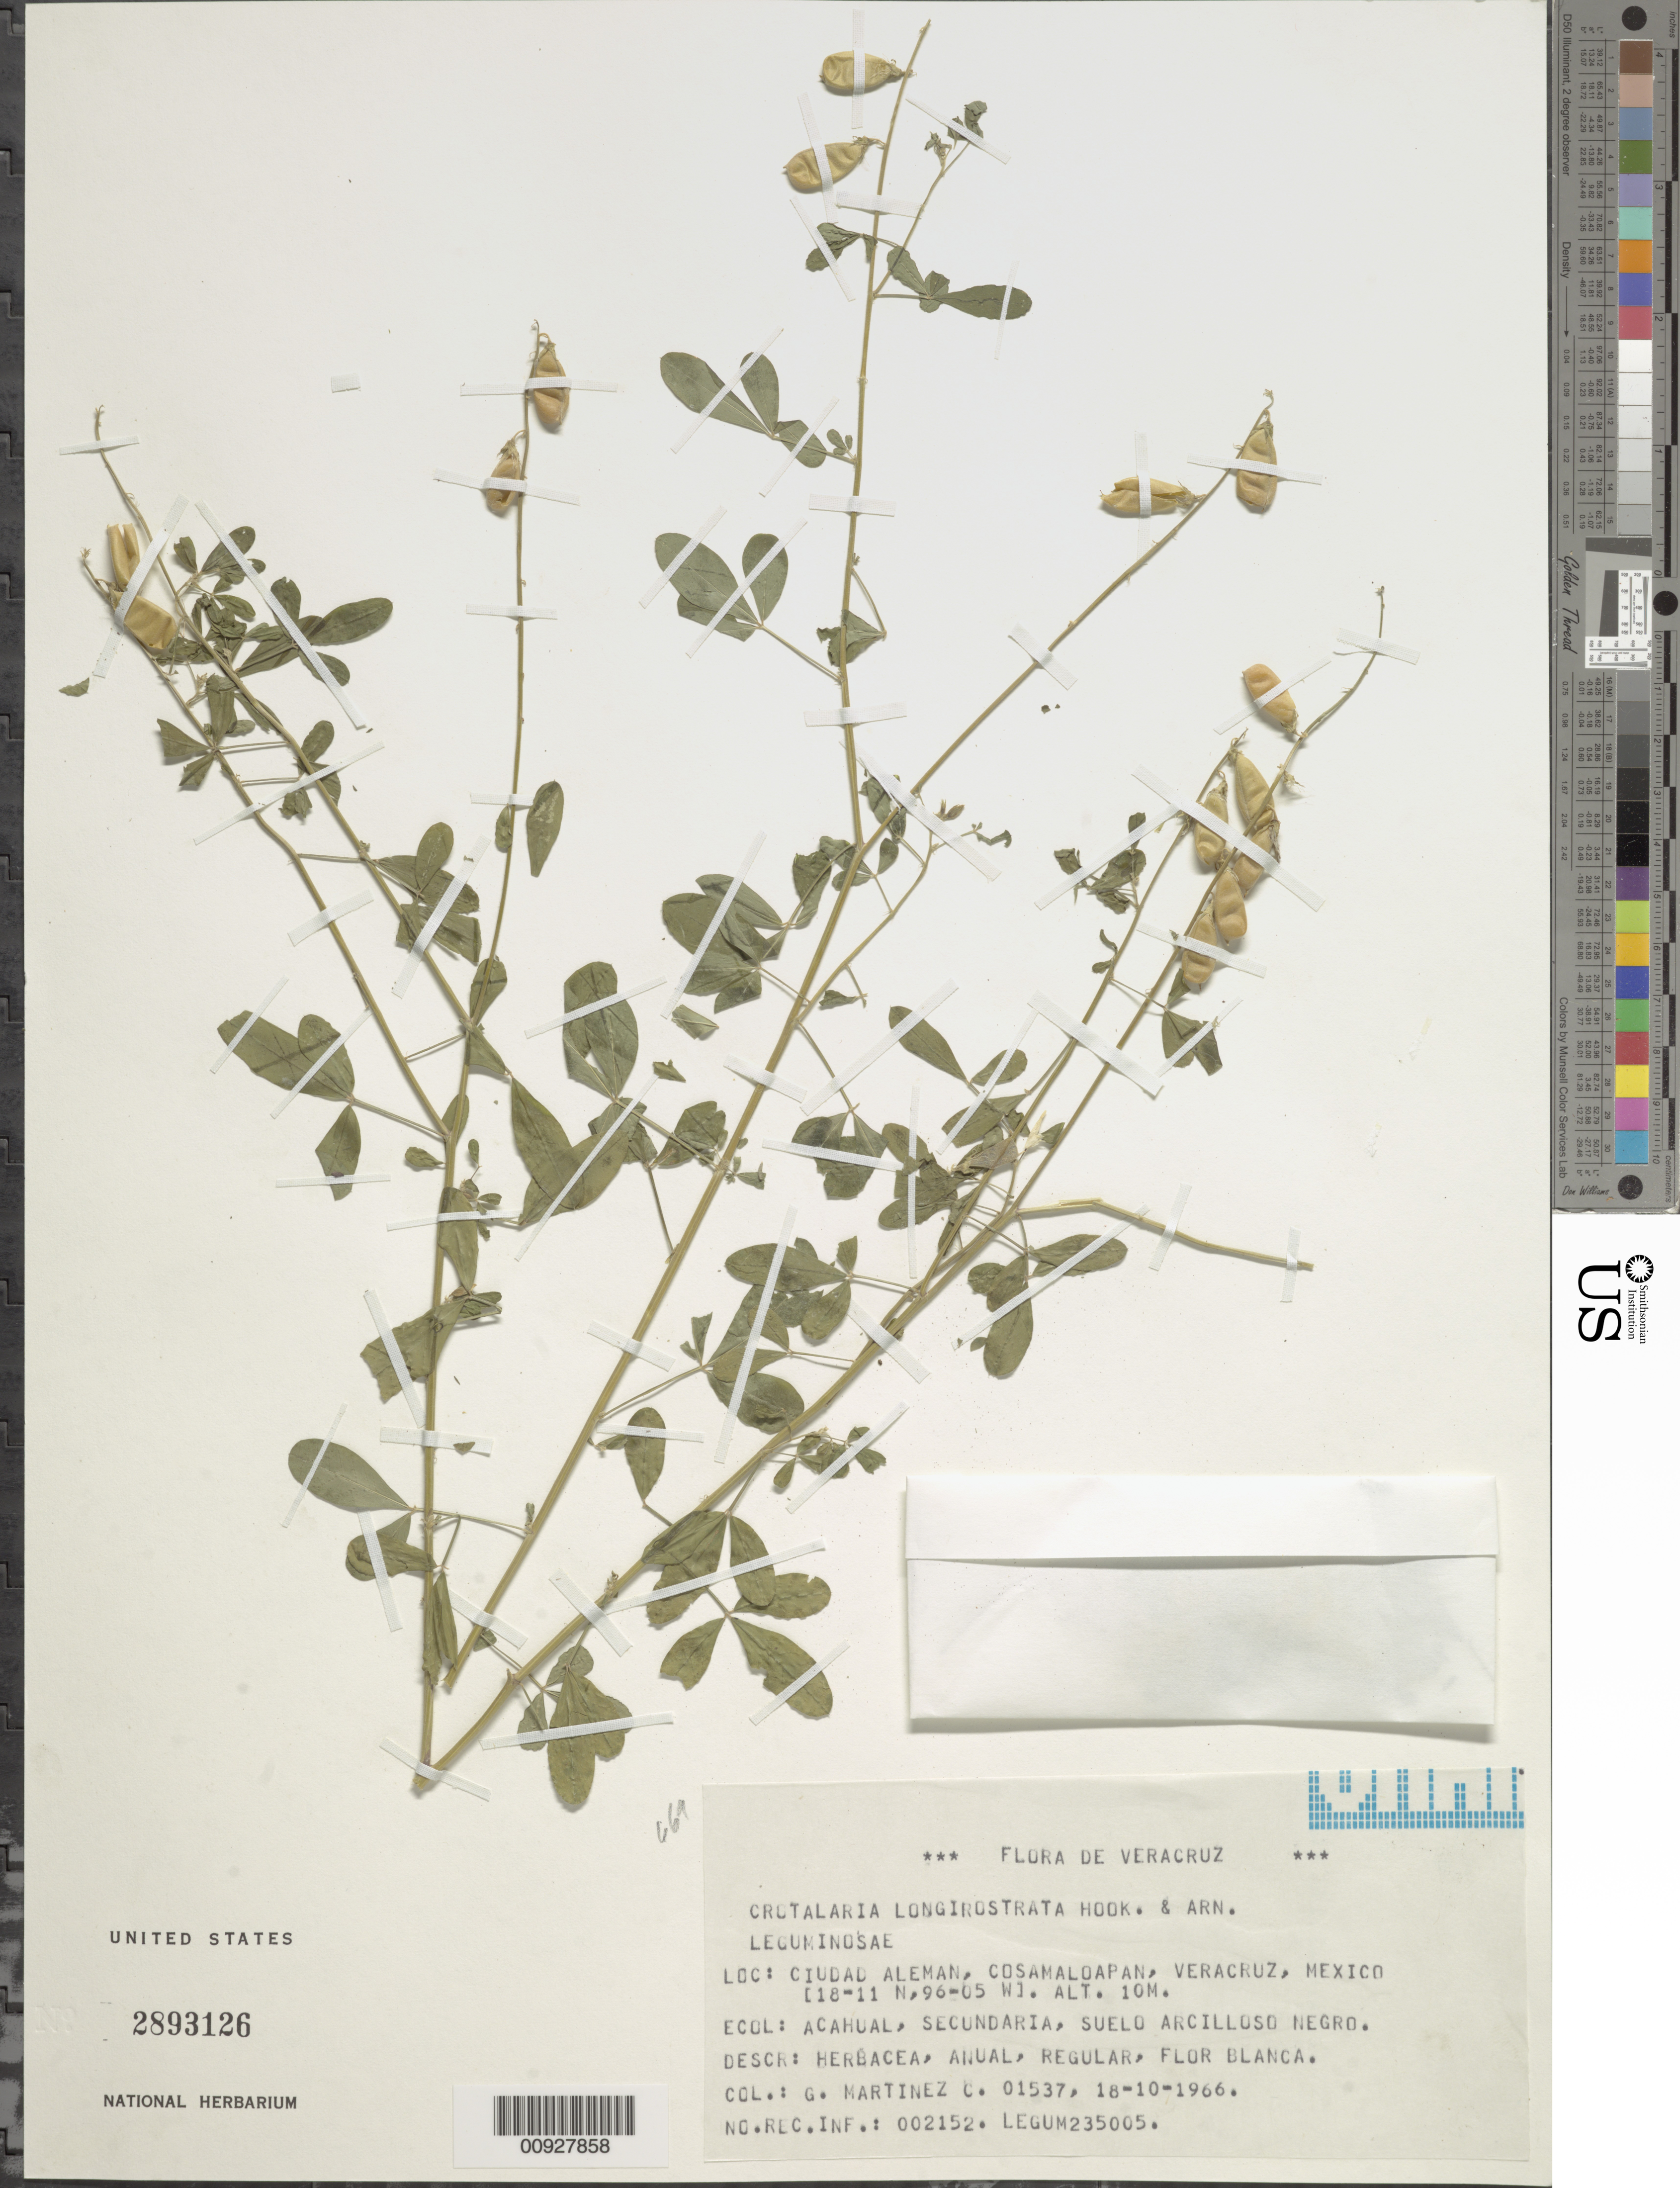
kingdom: Plantae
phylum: Tracheophyta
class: Magnoliopsida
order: Fabales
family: Fabaceae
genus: Crotalaria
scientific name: Crotalaria longirostrata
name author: Hook. & Arn.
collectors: G. Martinez-C.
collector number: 01537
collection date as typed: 18 Oct 1966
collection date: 1966-10-18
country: Mexico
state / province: Veracruz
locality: Ciudad Alemán, Cosamaloapan, Veracruz.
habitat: Acahual, secundaria, suelo arcilloso negro.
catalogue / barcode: US 2893126